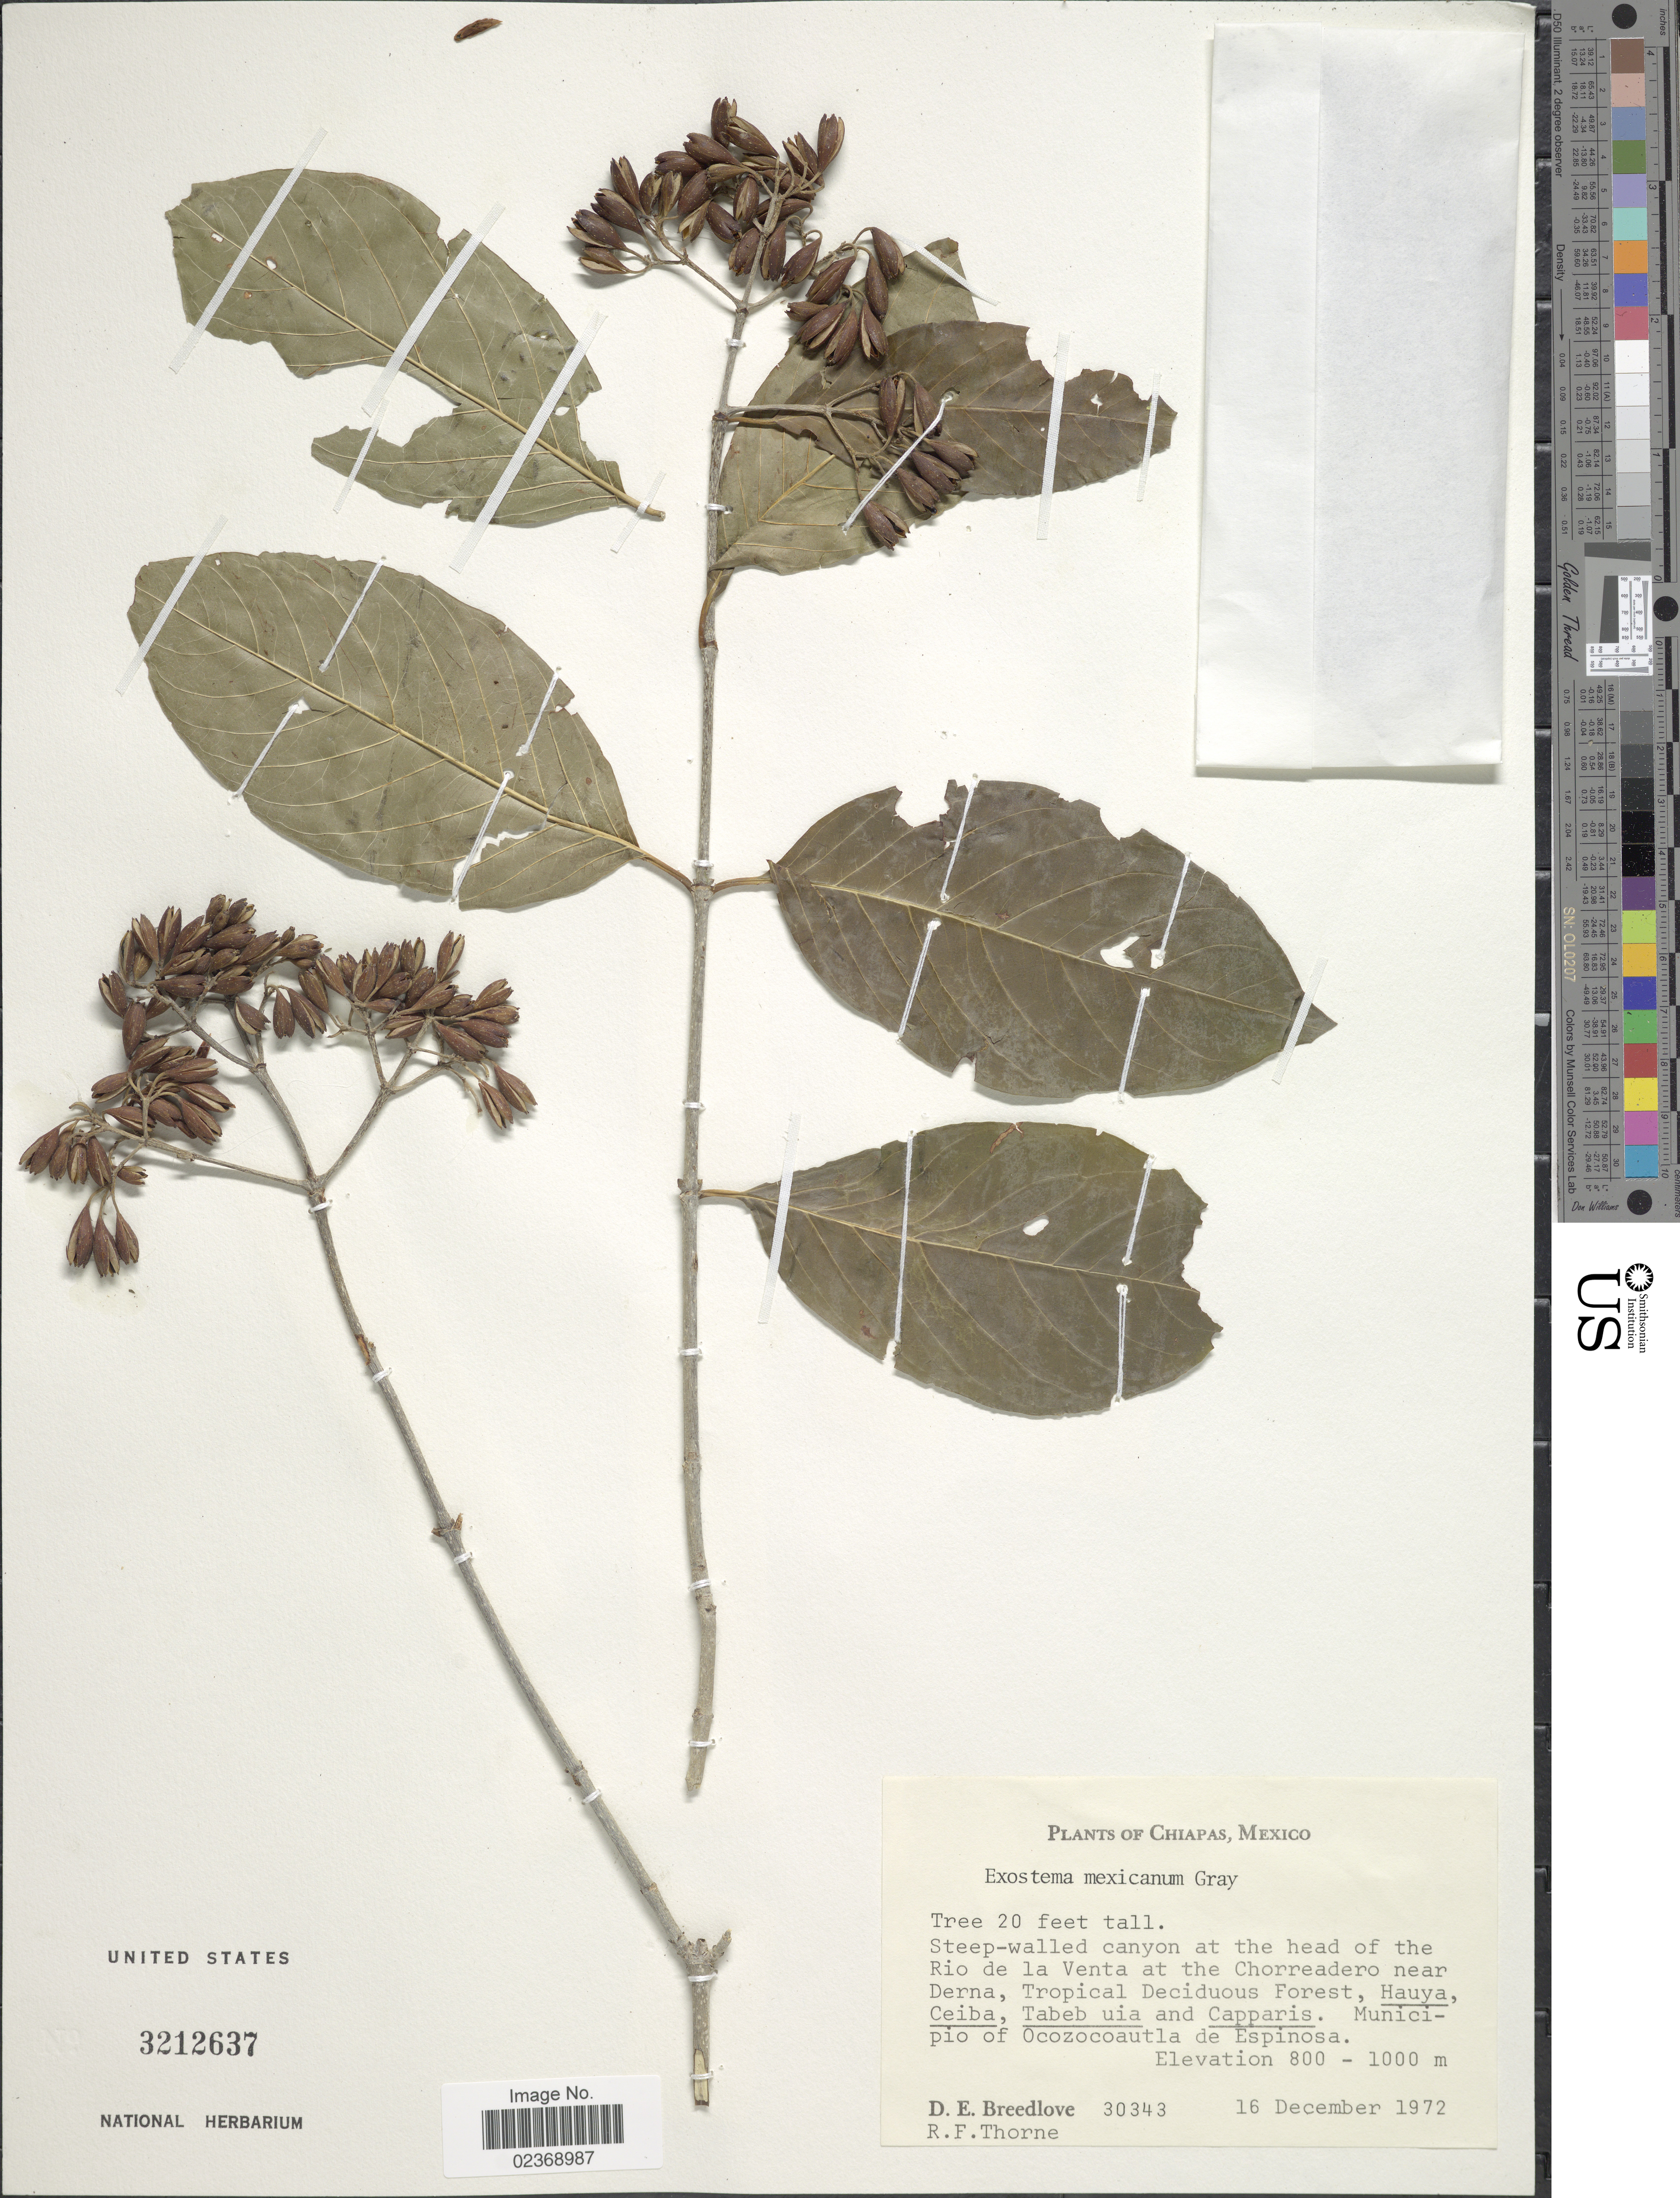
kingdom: Plantae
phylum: Tracheophyta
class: Magnoliopsida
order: Gentianales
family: Rubiaceae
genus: Exostema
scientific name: Exostema mexicanum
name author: A. Gray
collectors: D. E. Breedlove & R. F. Thorne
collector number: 30343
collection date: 1972-12-16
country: Mexico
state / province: Chiapas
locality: Steep-walled canyon at the head of the Rio de la Venta at the Chorreadero near Derna, Tropical Deciduous Forest, Huaya, Ceiba, Tabeb uia and Capparis. Municipio of Ocozocoautla de Espinosa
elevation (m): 800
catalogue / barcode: US 3212637